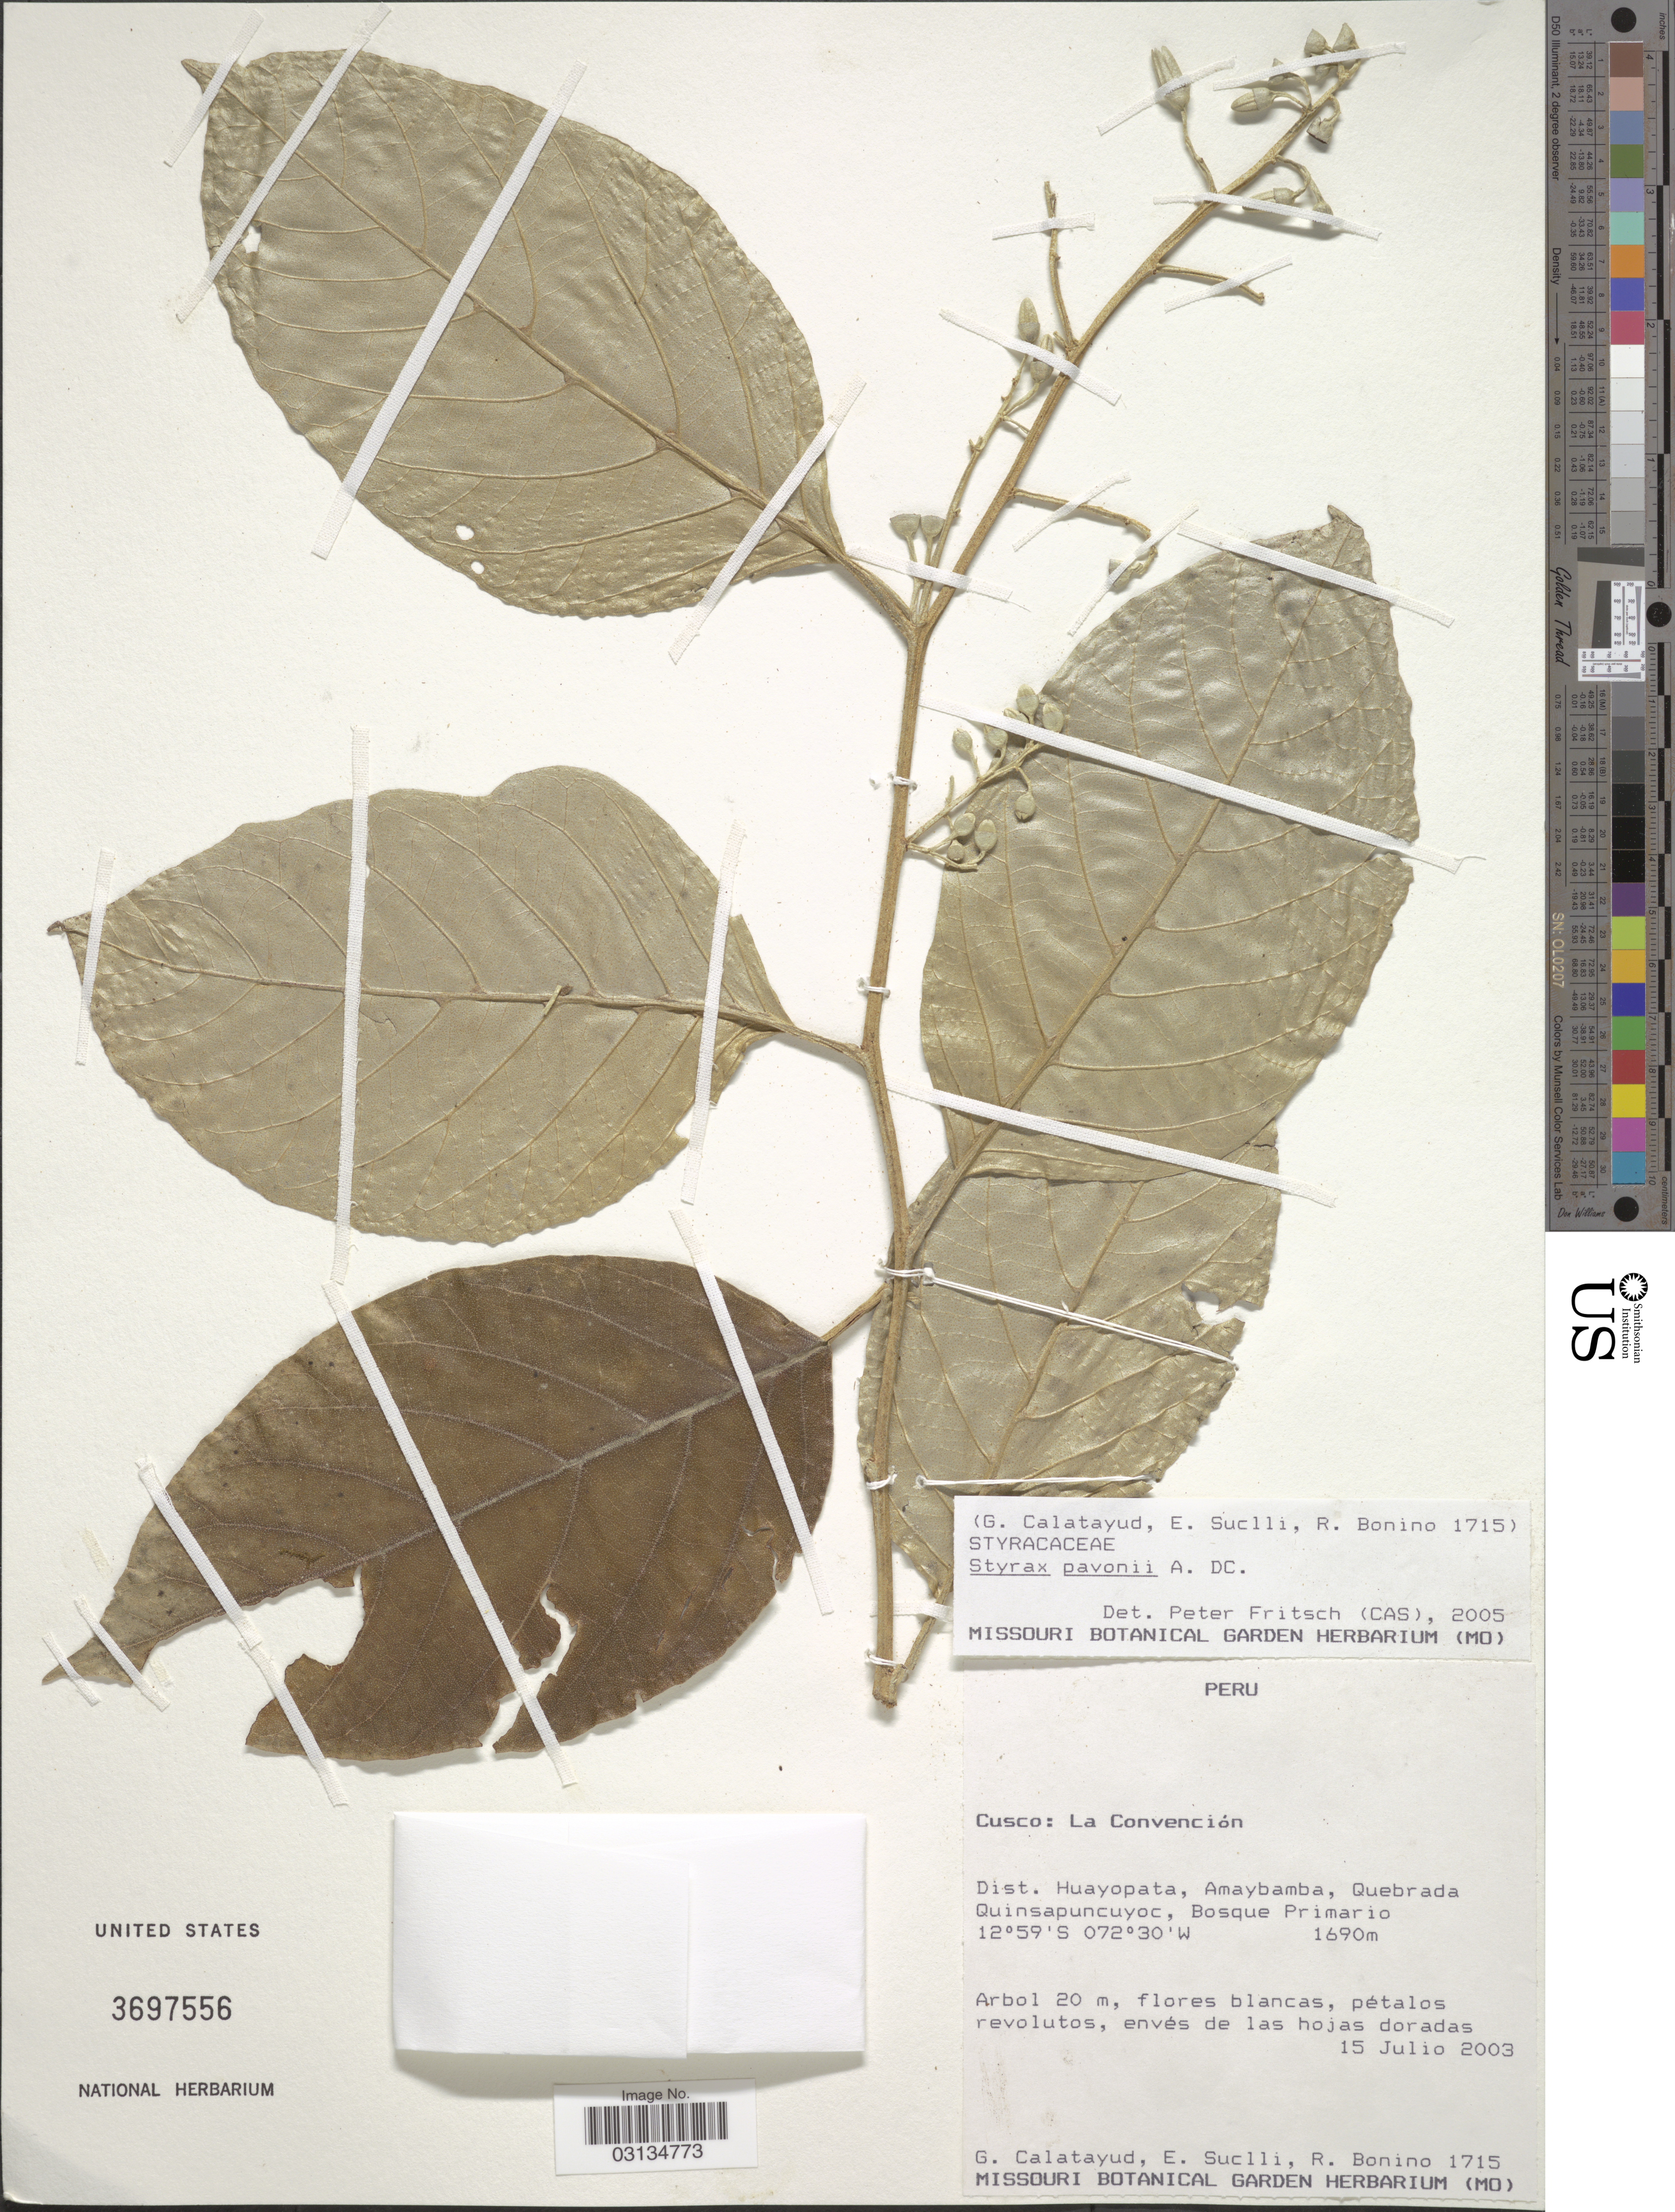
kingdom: Plantae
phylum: Tracheophyta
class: Magnoliopsida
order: Ericales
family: Styracaceae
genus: Styrax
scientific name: Styrax pavonii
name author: A. DC.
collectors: G. Calatayud, E. Suclli & R. Bonino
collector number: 1715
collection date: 2003-07-15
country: Peru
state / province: Cusco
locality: La Convención. Dist. Huayopata, Amaybamba, Quebrada Quinsapuncuyoc.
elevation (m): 1690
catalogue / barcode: US 3697556